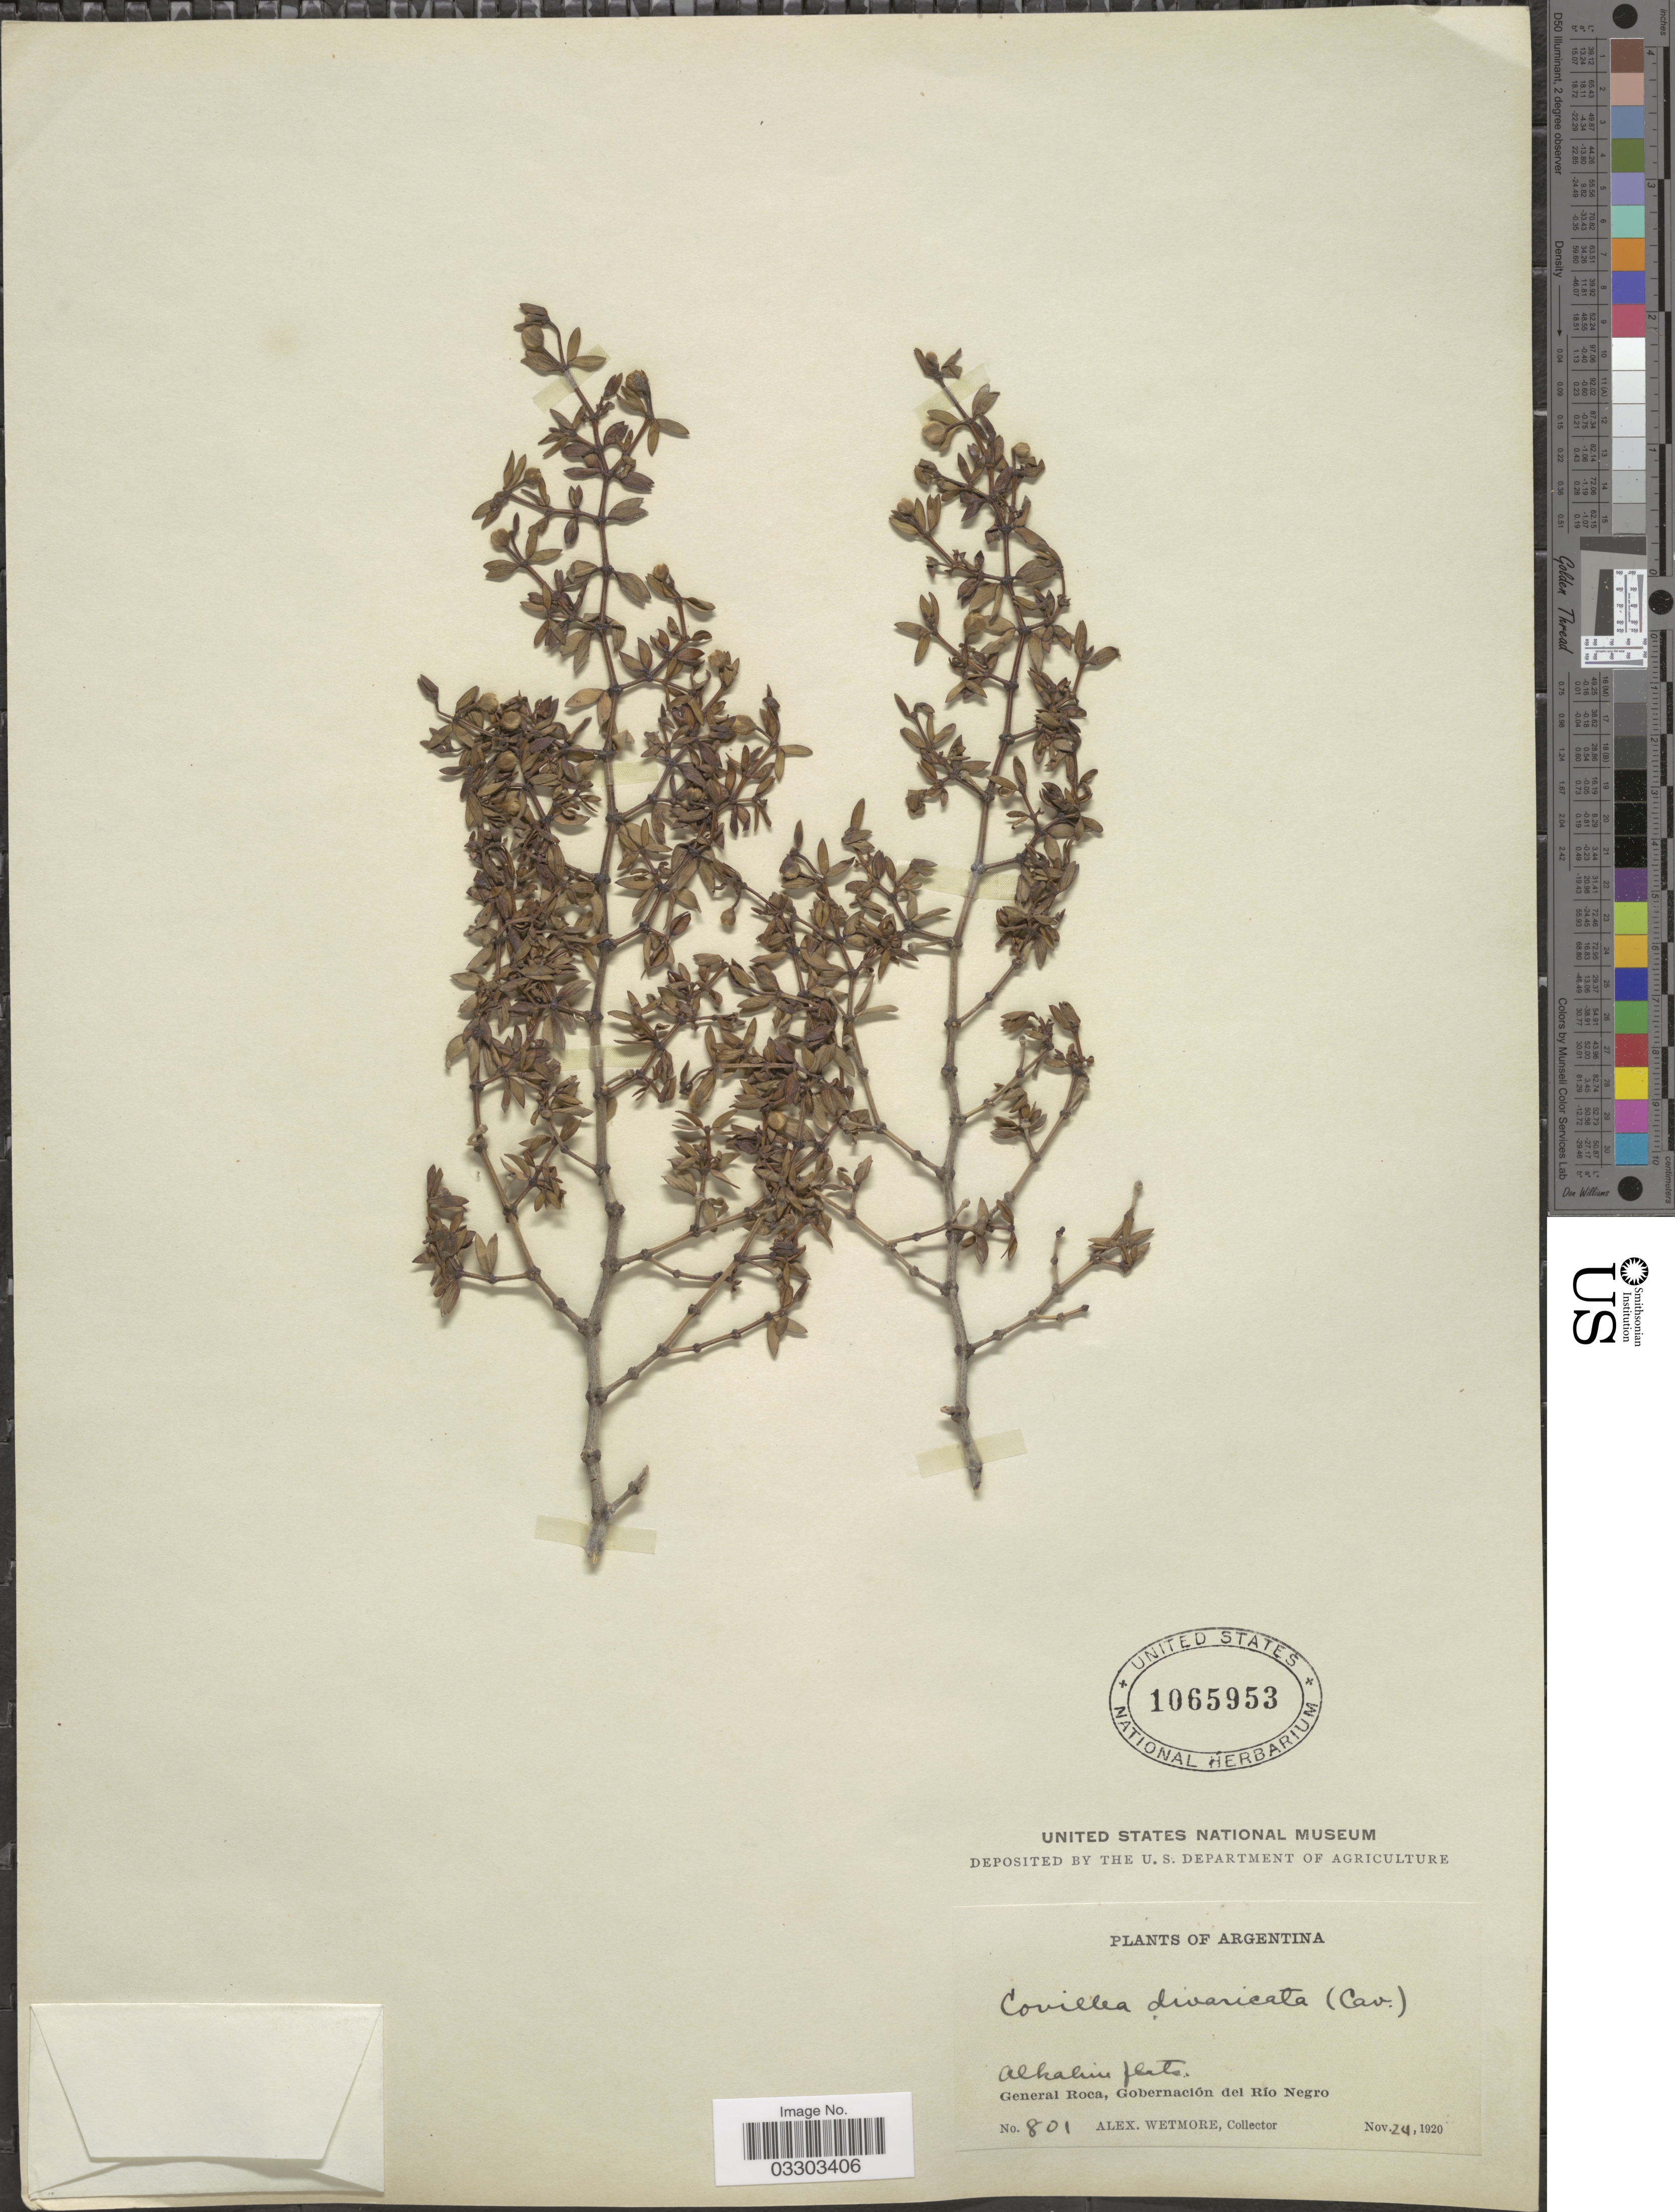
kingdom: Plantae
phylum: Tracheophyta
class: Magnoliopsida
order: Zygophyllales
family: Zygophyllaceae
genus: Larrea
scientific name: Larrea divaricata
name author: Cav.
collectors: A. Wetmore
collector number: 801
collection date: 1920-11-24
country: Argentina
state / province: Rio Negro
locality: Alkaline flats. General Roca, Gobernación del Río Negro.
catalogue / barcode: US 1065953